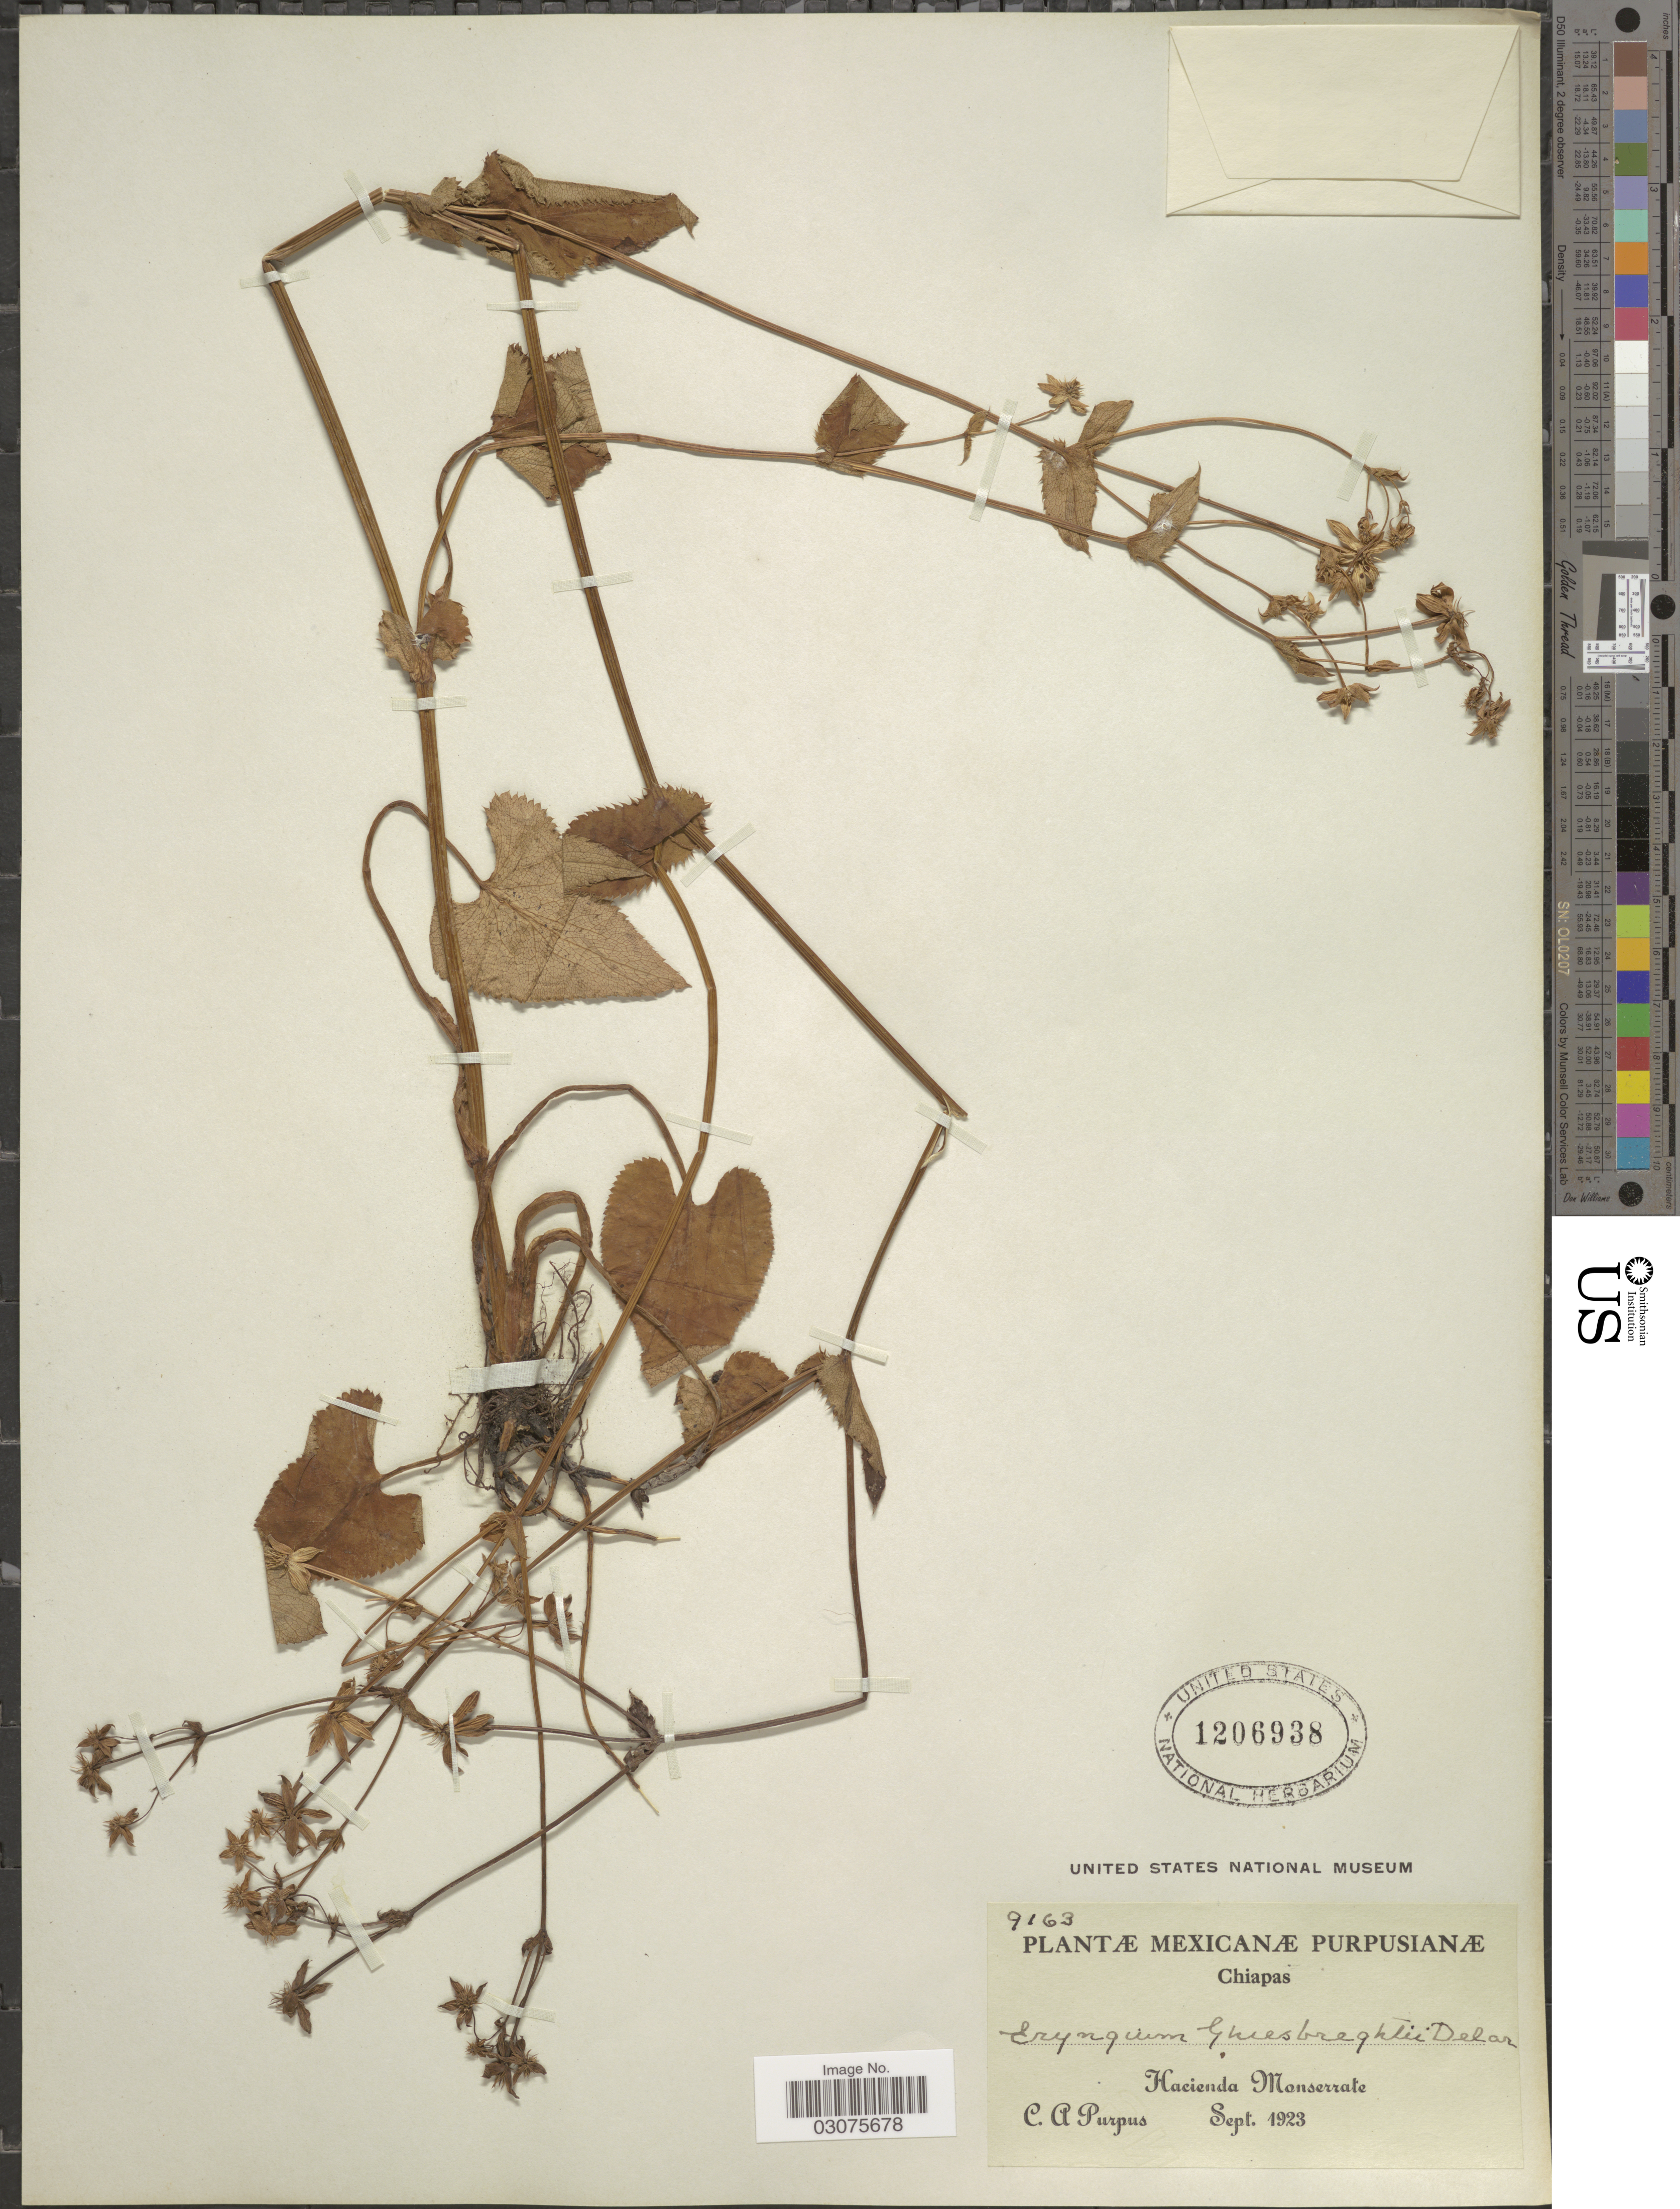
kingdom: Plantae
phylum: Tracheophyta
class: Magnoliopsida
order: Apiales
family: Apiaceae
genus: Eryngium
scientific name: Eryngium ghiesbreghtii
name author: Decne.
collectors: C. A. Purpus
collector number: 9163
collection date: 1923-09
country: Mexico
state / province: Chiapas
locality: Hacienda Monserrate.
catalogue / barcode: US 1206938